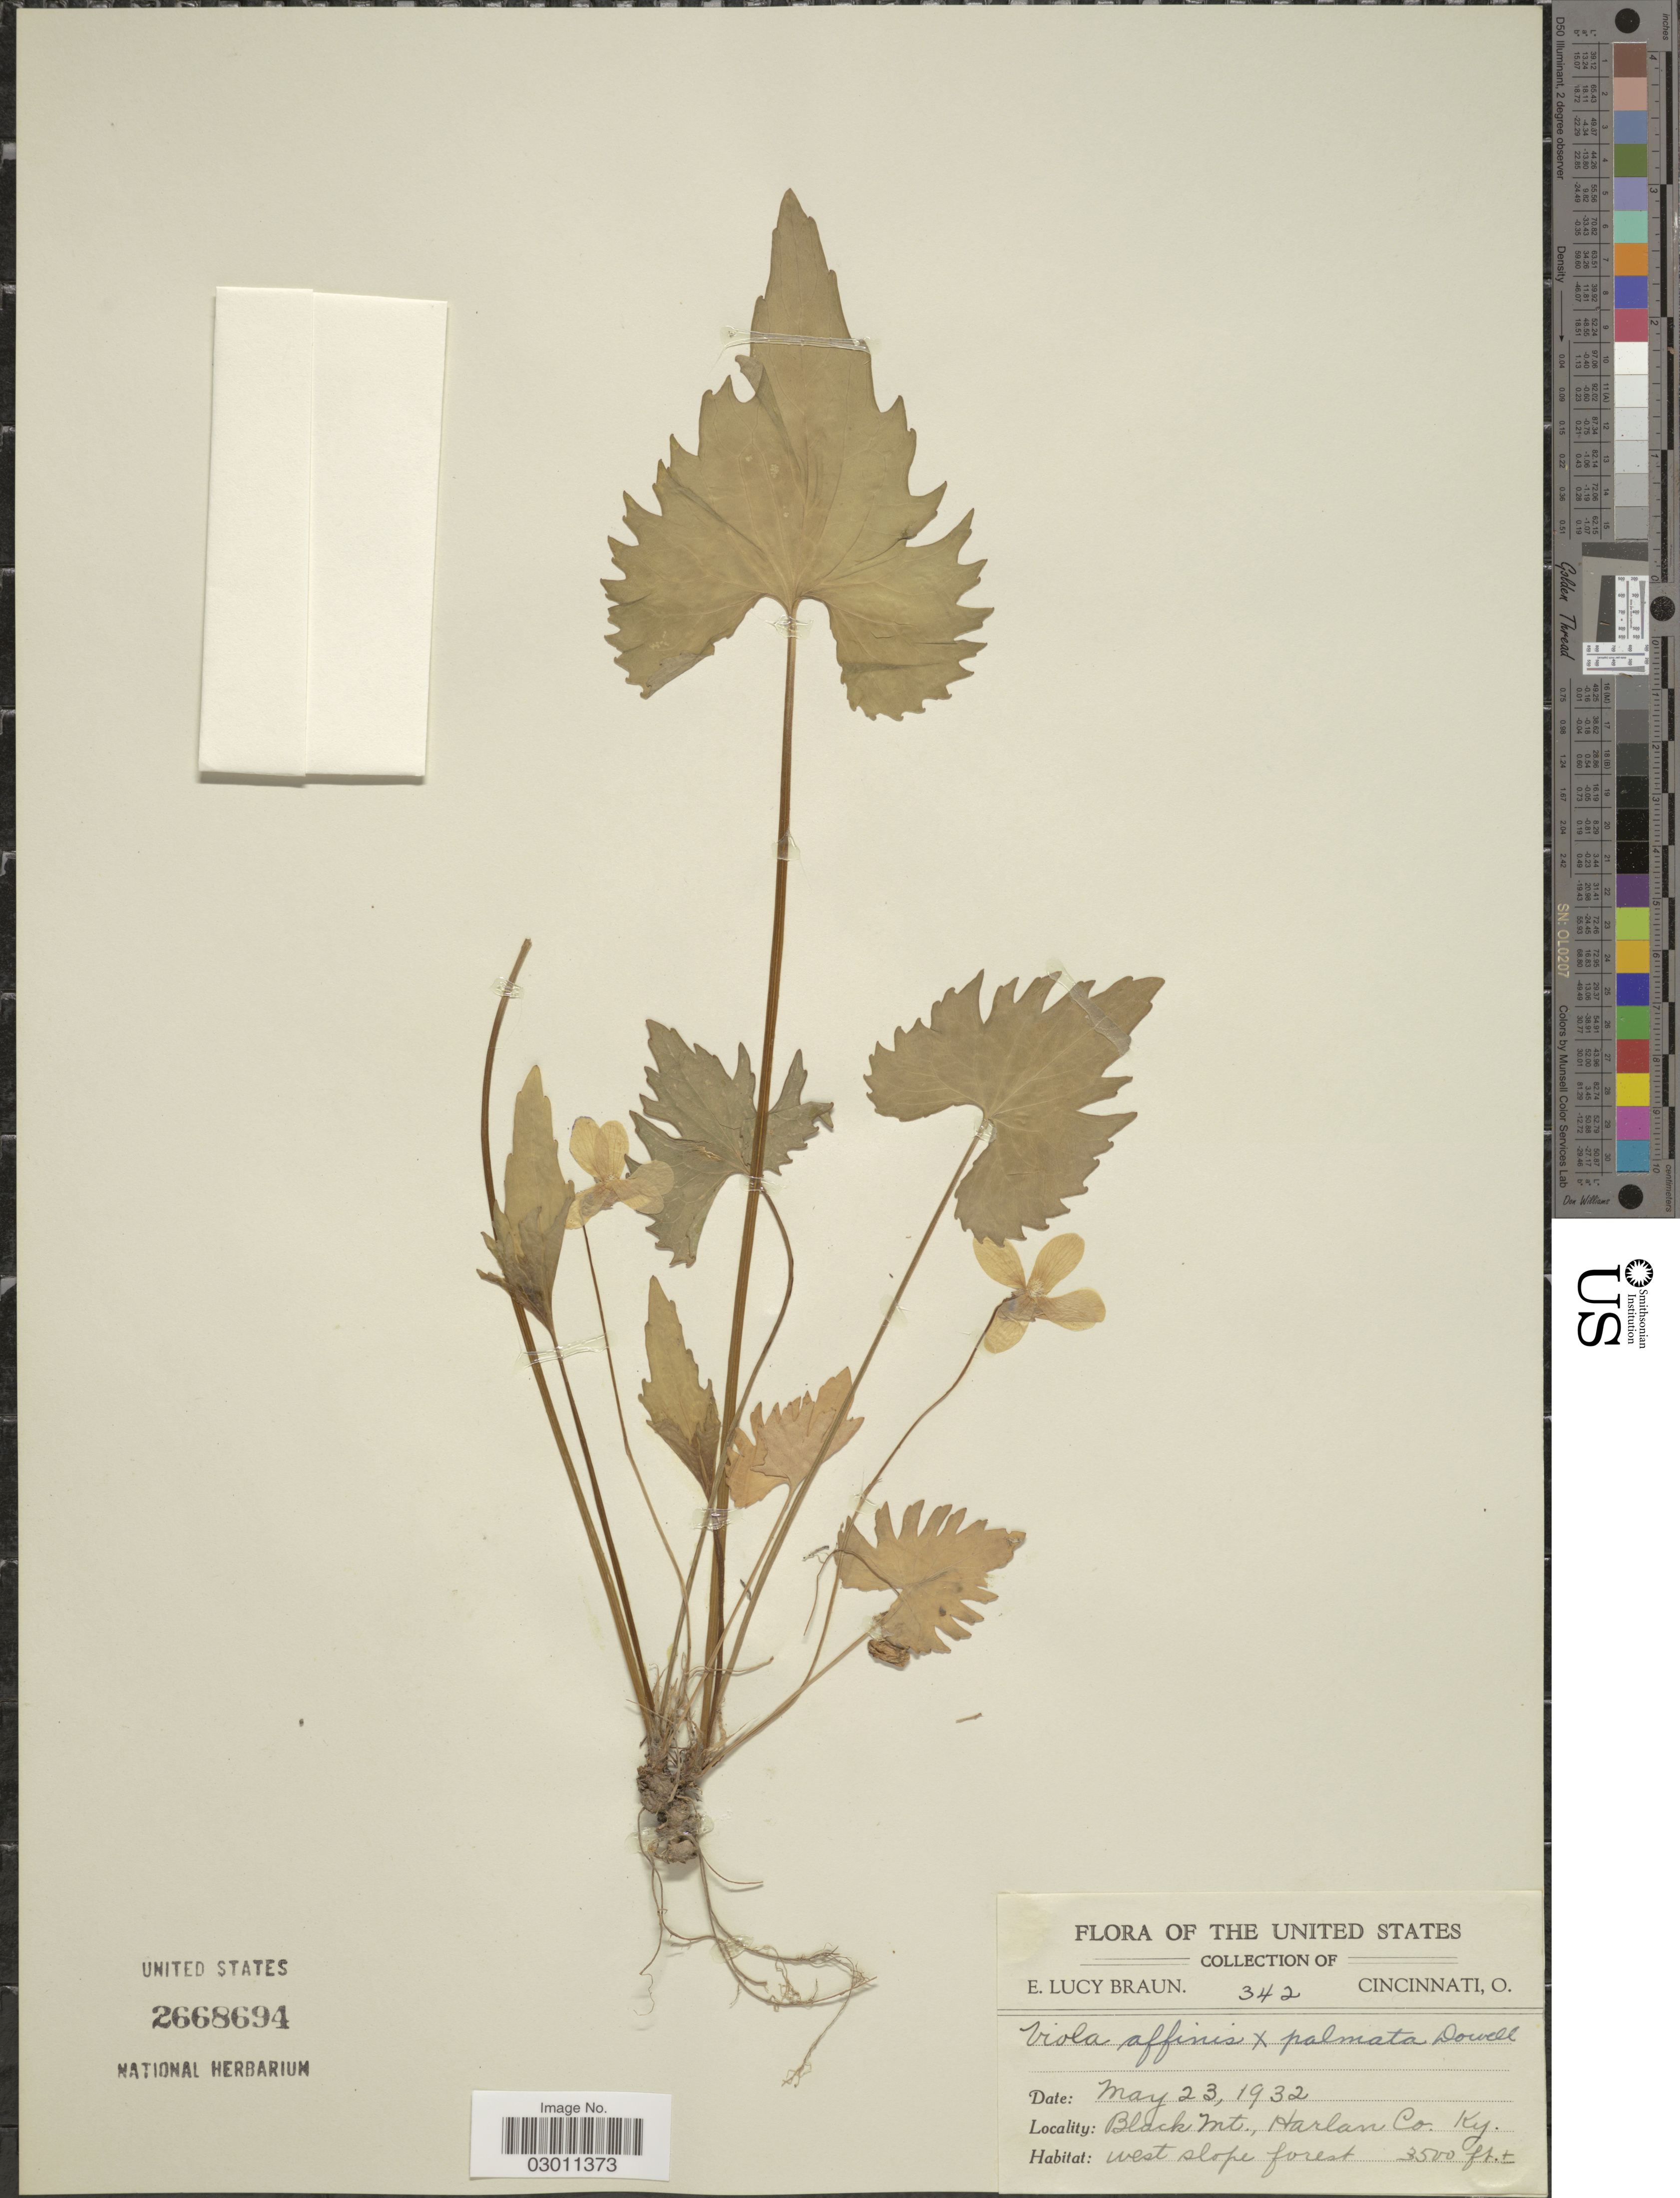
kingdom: Plantae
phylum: Tracheophyta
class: Magnoliopsida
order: Malpighiales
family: Violaceae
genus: Viola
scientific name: Viola affinis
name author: LeConte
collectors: E. L. Braun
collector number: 342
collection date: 1932-05-23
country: United States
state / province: Kentucky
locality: Black Mt., Harlan Co., Ky.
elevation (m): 1067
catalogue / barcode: US 2668694